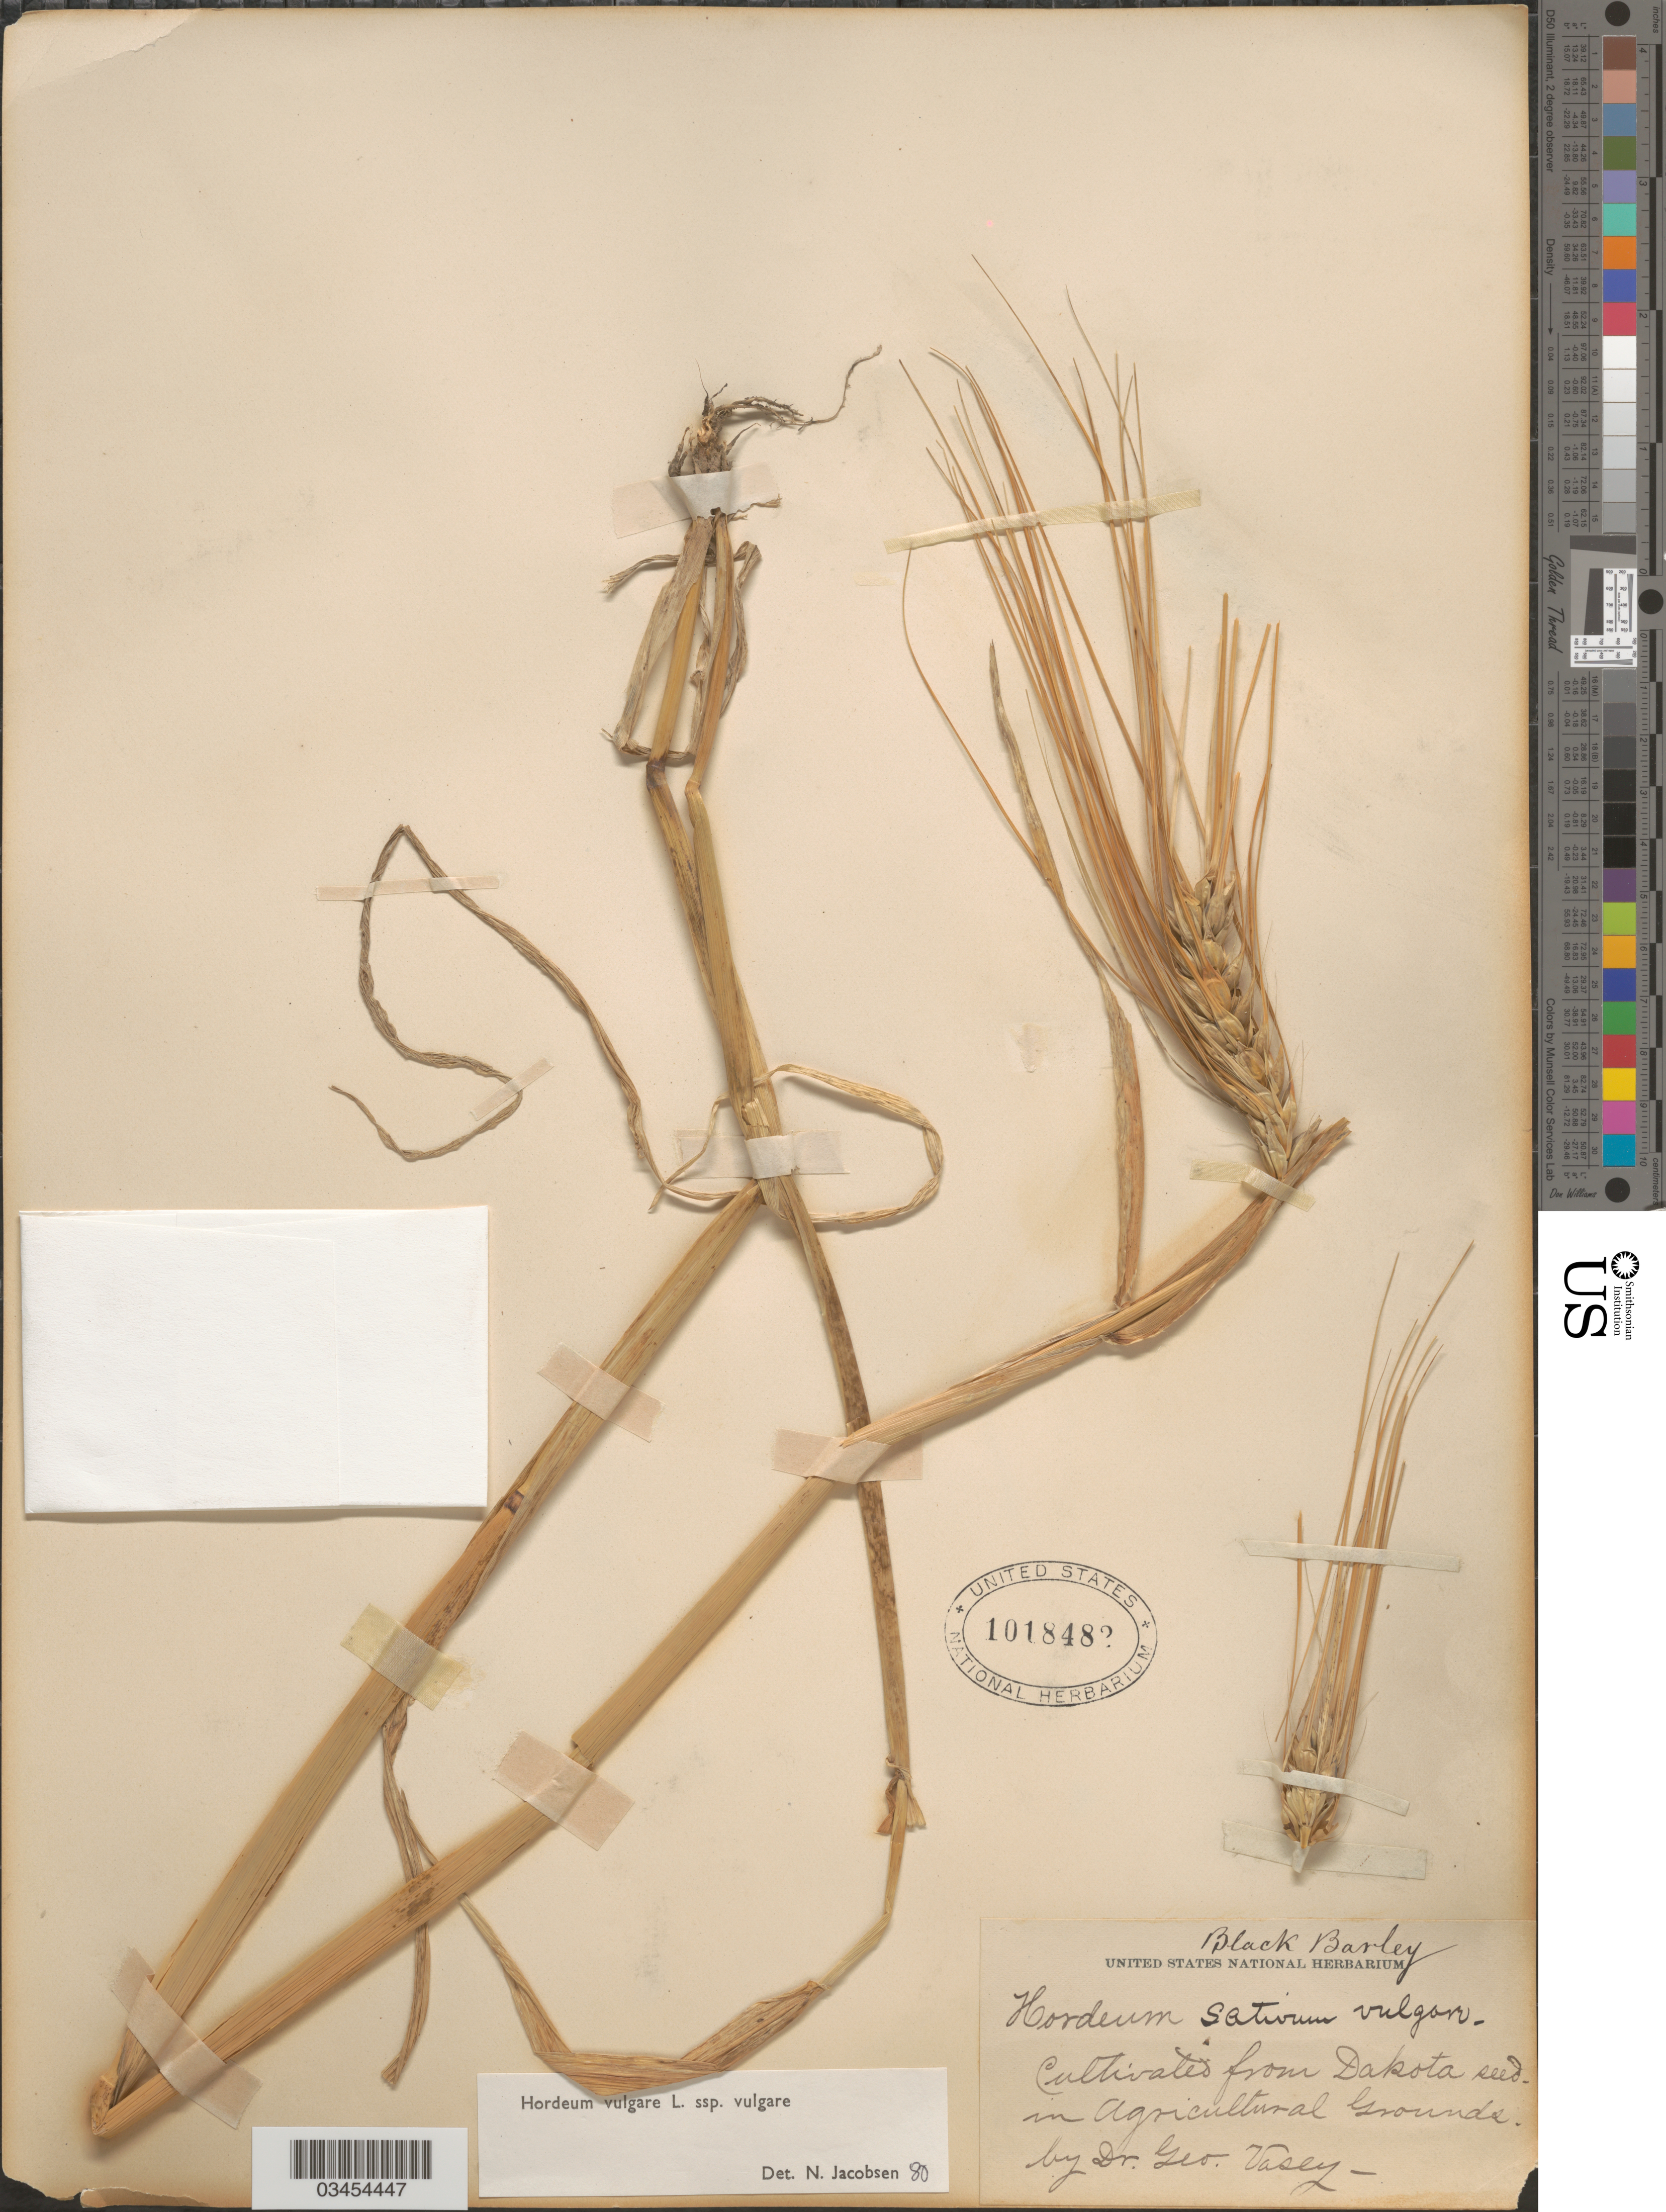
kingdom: Plantae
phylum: Tracheophyta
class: Liliopsida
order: Poales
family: Poaceae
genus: Hordeum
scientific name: Hordeum vulgare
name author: L.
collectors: G. R. Vasey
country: United States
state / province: District of Columbia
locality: Black Barley. Cultivated from Dakota seed. In Agricultural Grounds.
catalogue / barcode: US 1018482